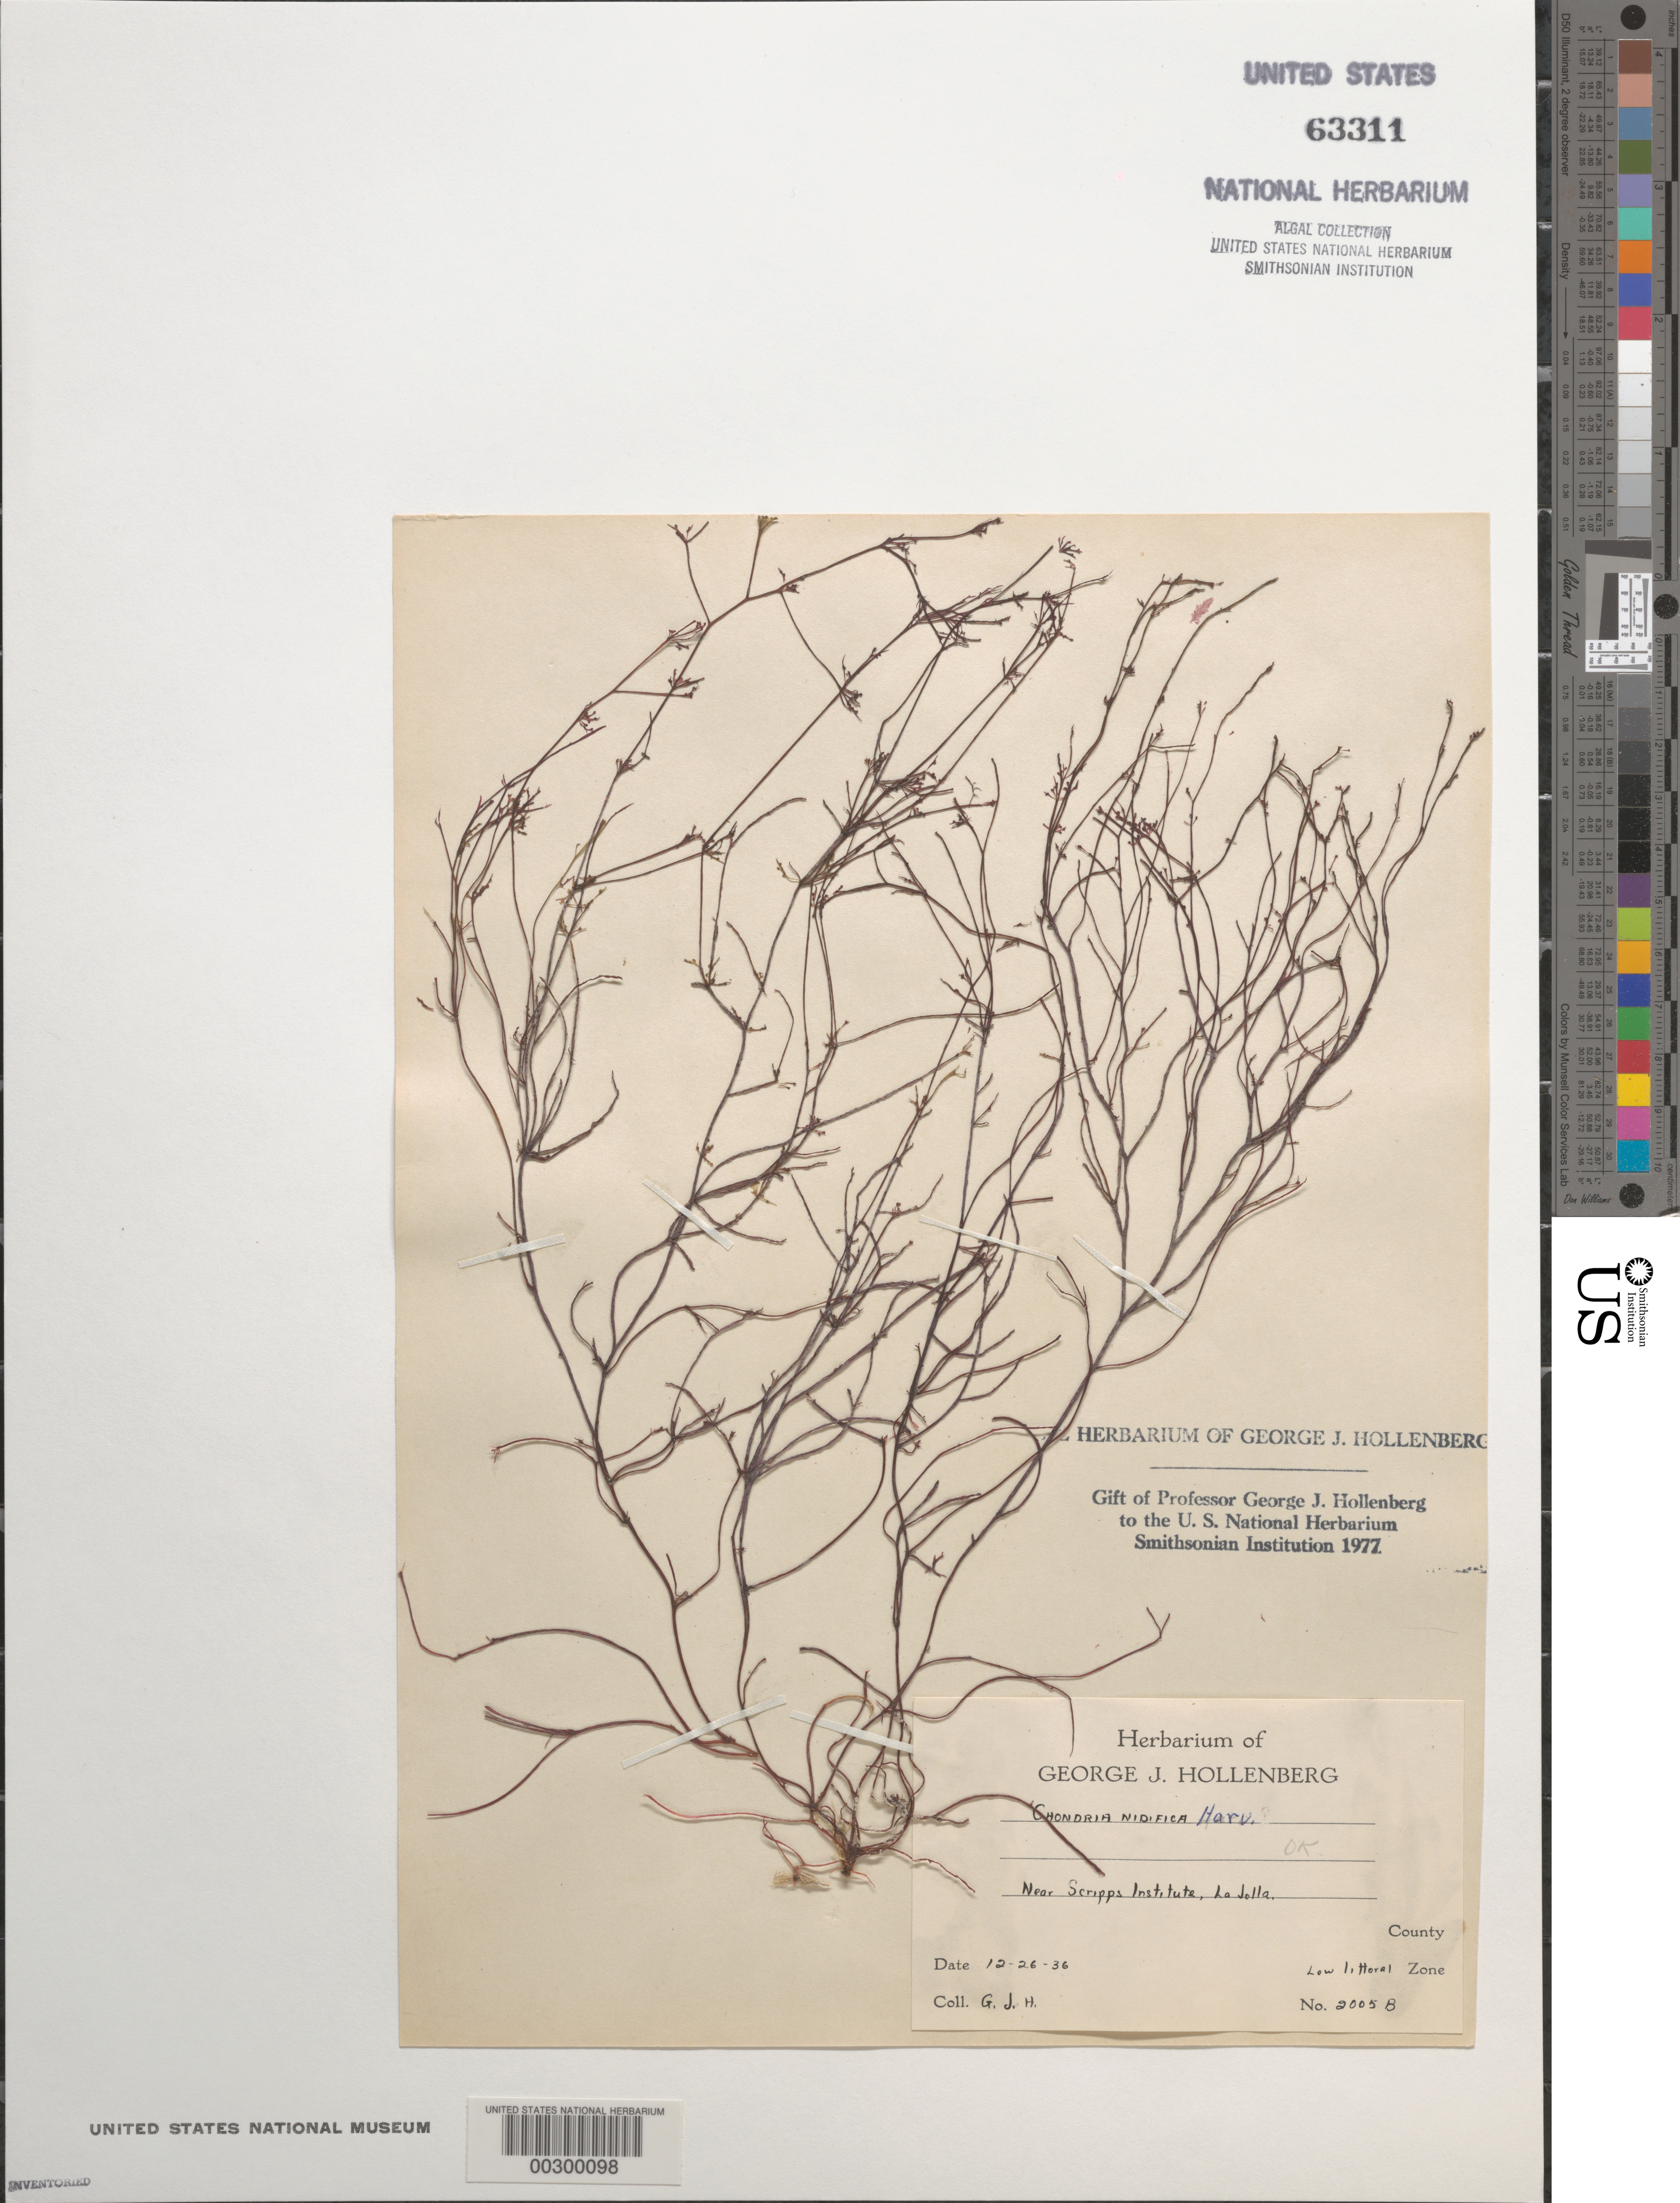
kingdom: Plantae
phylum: Rhodophyta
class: Florideophyceae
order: Ceramiales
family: Rhodomelaceae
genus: Neochondria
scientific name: Neochondria nidifica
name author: (Harvey) Sutti et al.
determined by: Algae name updating Project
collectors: G. Hollenberg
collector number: GJH 2005b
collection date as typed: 26 Dec 1936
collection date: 1936-12-26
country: United States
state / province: California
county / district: San Diego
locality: La Jolla, near Scripps Institution of Oceanography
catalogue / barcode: US 63311